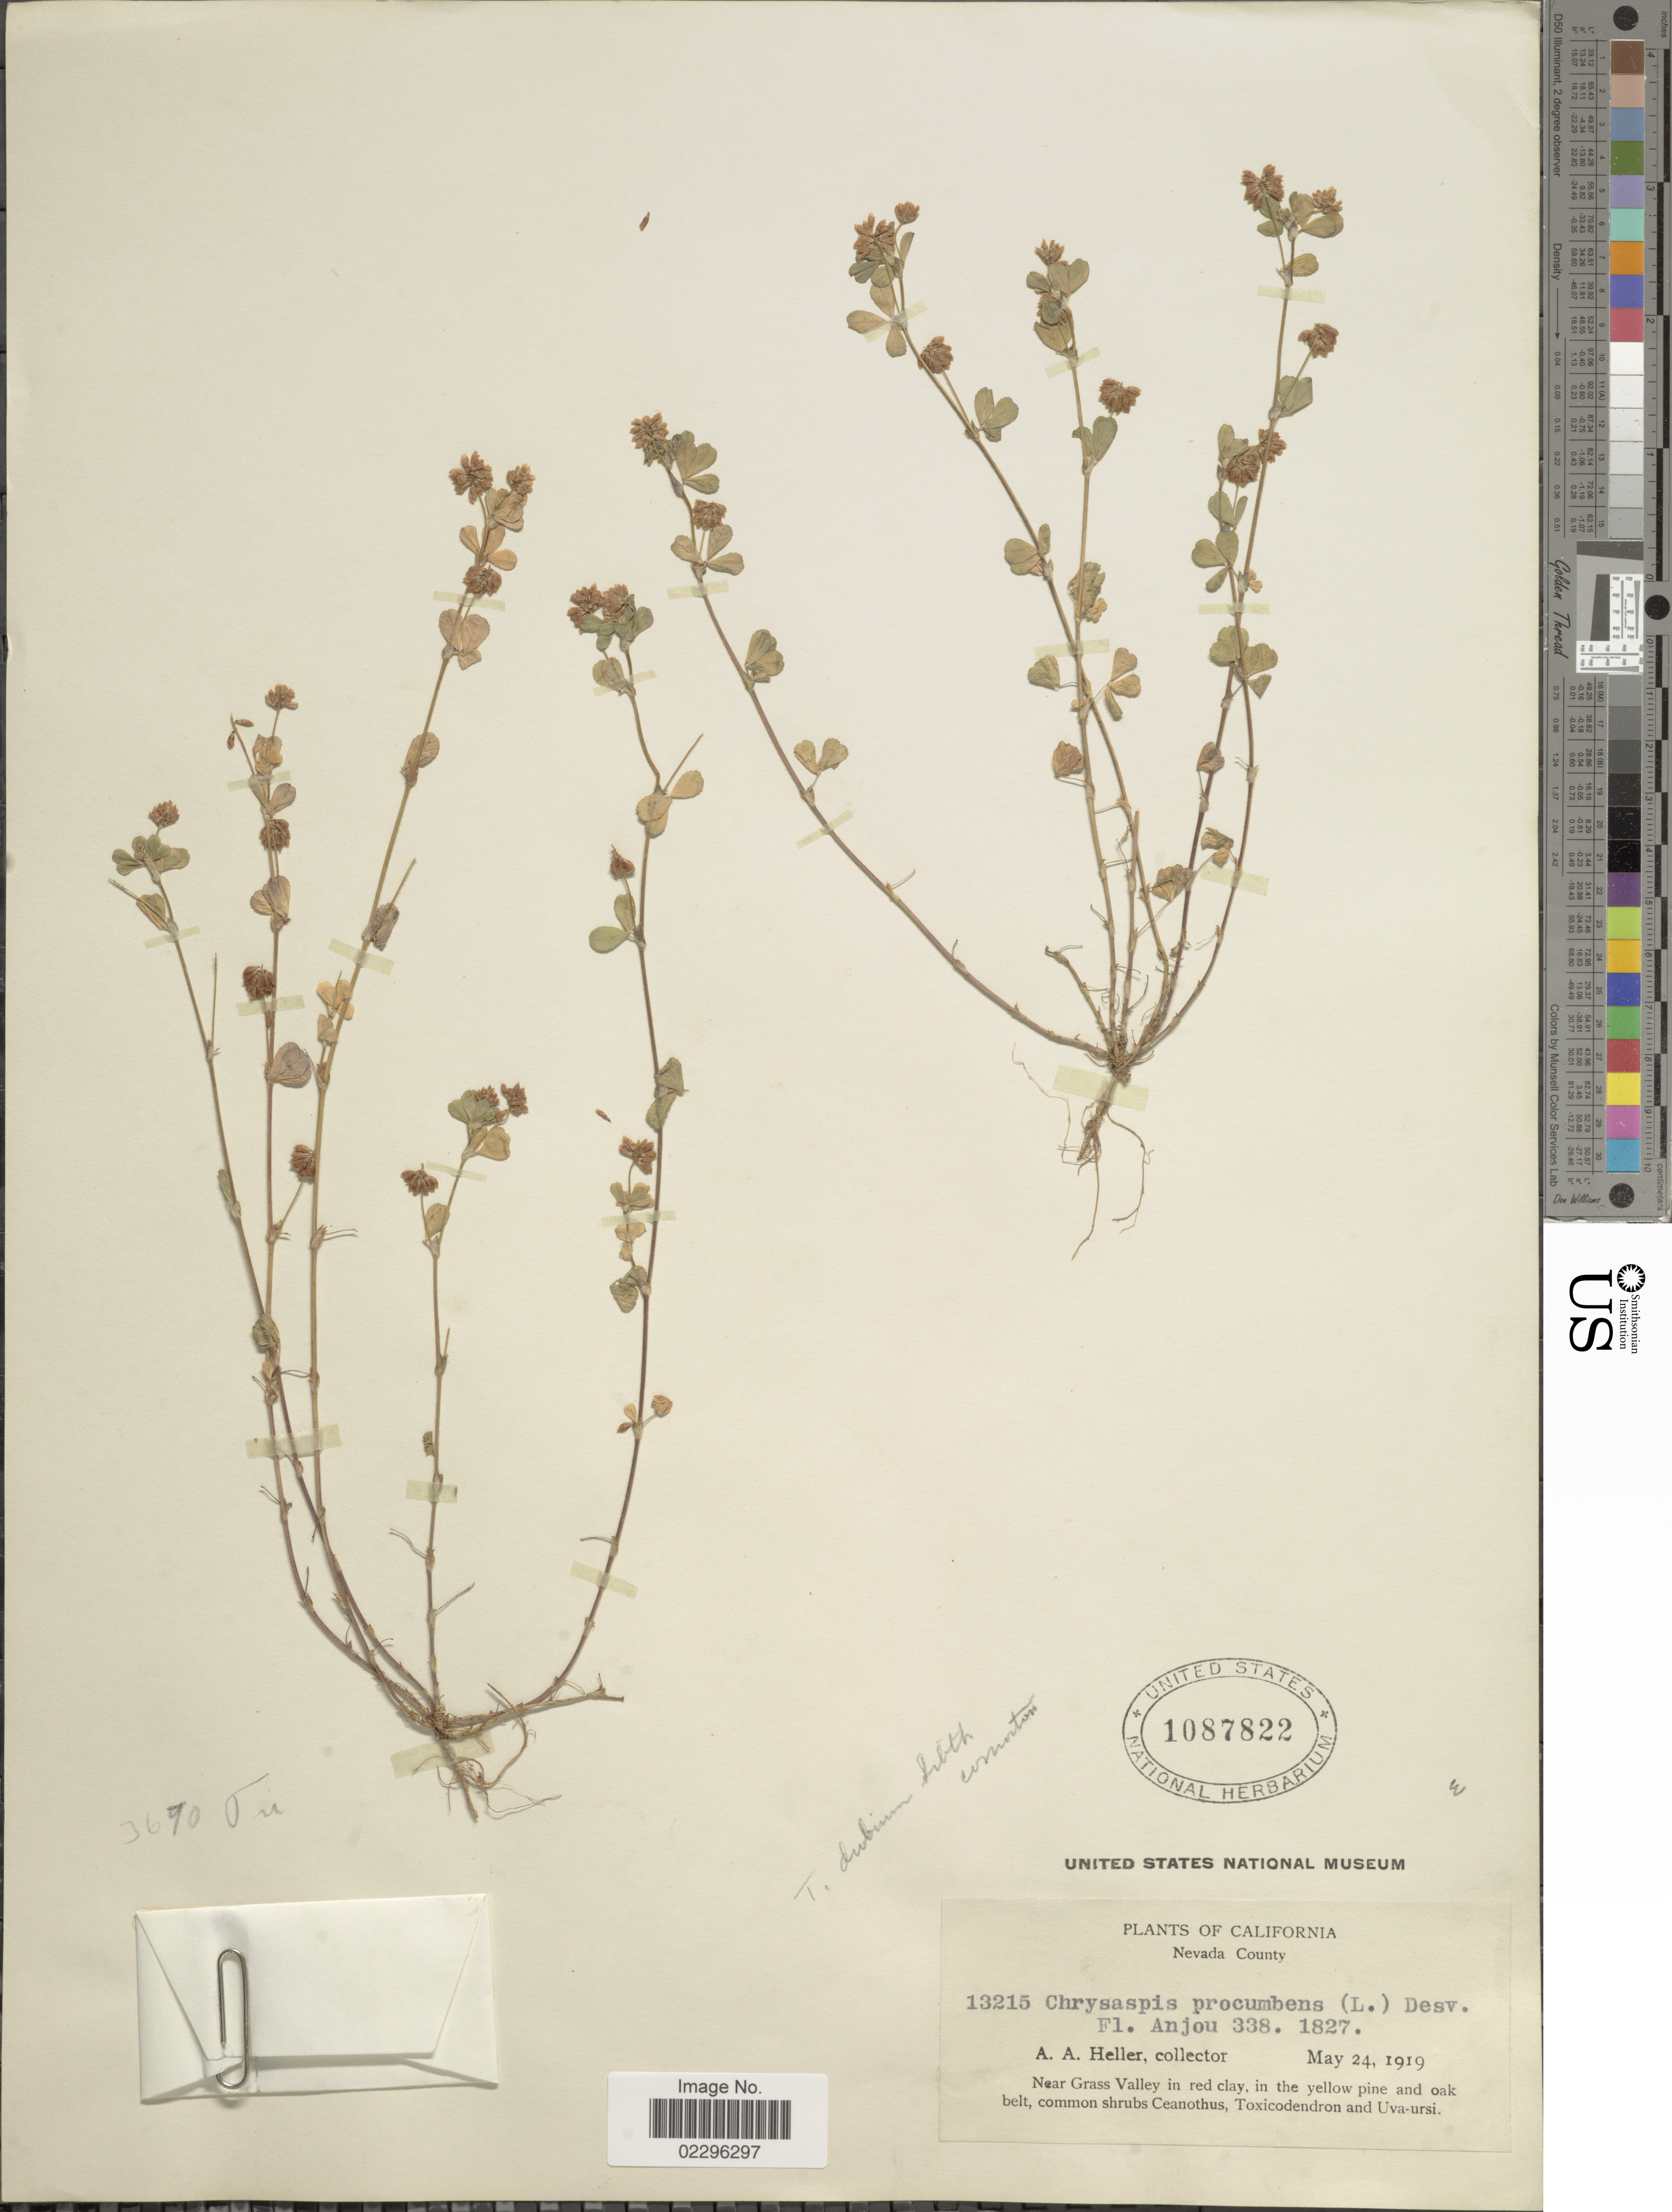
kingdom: Plantae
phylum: Tracheophyta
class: Magnoliopsida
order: Fabales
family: Fabaceae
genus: Trifolium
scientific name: Trifolium dubium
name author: Sibth.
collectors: A. A. Heller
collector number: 13215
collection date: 1919-05-24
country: United States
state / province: California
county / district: Nevada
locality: Nevada County. Near Grass Valley in red clay.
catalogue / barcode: US 1087822